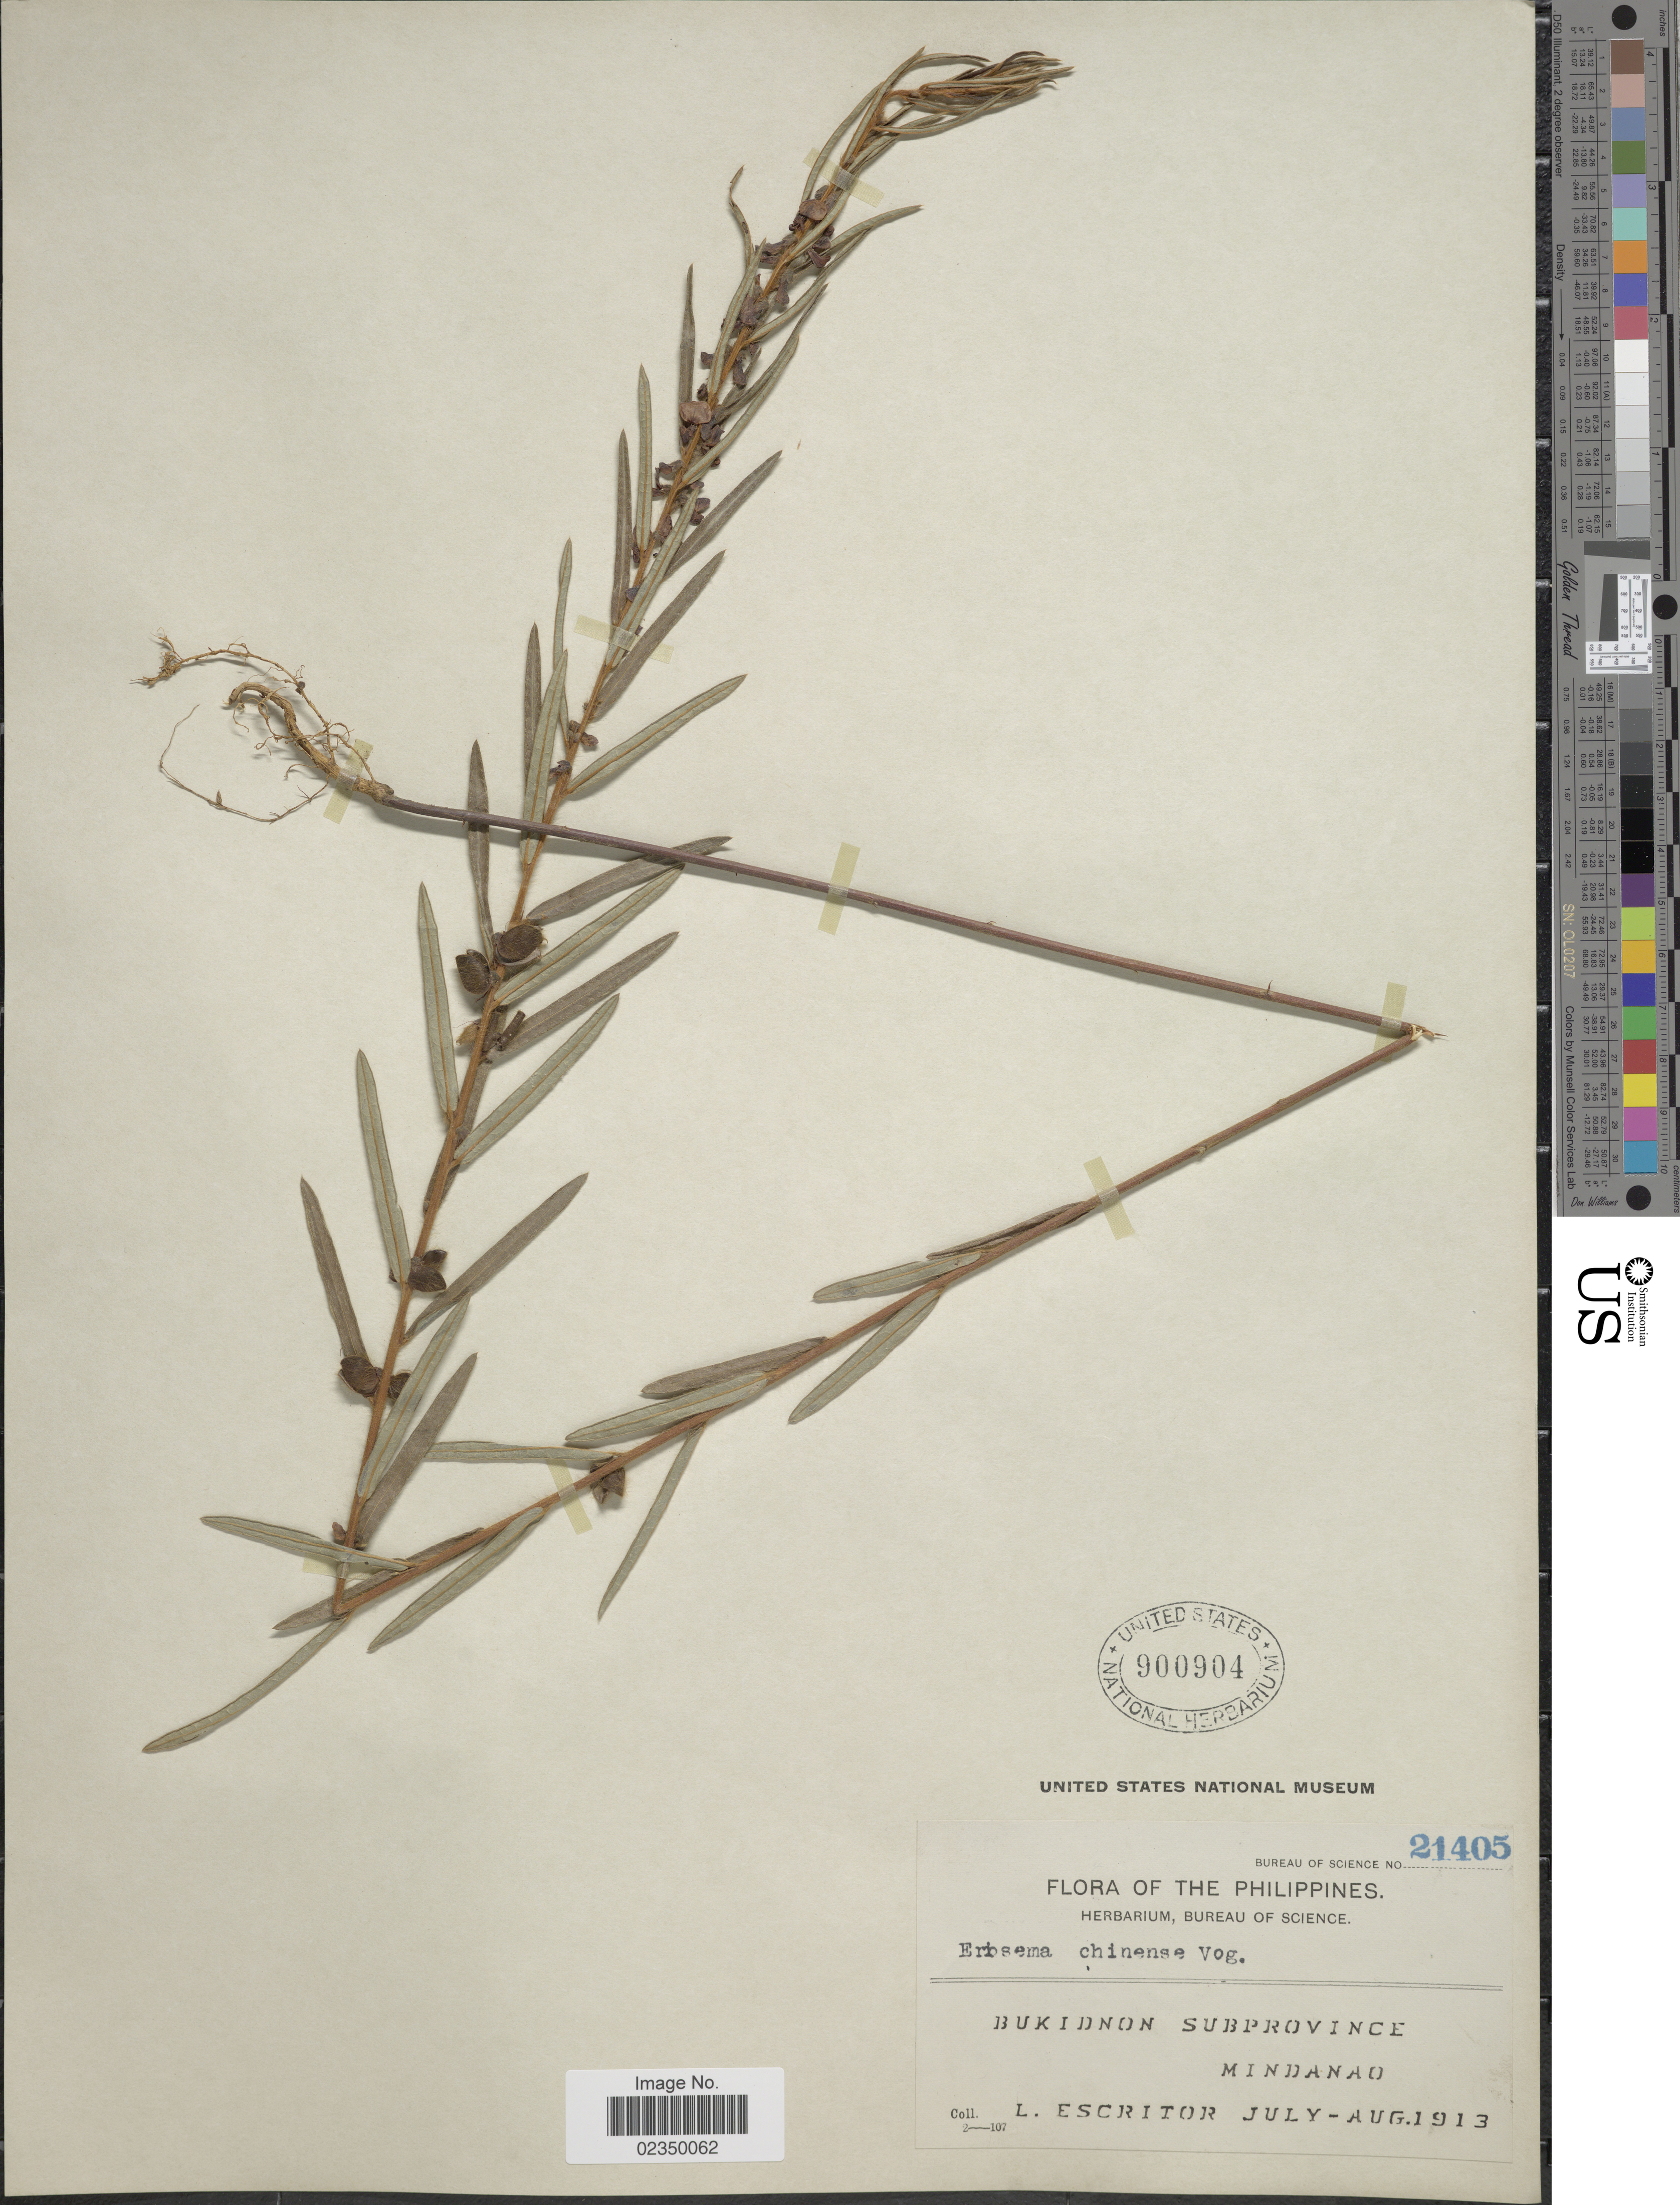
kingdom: Plantae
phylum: Tracheophyta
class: Magnoliopsida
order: Fabales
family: Fabaceae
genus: Eriosema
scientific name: Eriosema chinense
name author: Vogel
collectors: L. Escritor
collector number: Bureau of Science 21405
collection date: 1913-07/1913-08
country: Philippines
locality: Bukidnon Subprovince.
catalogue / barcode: US 900904